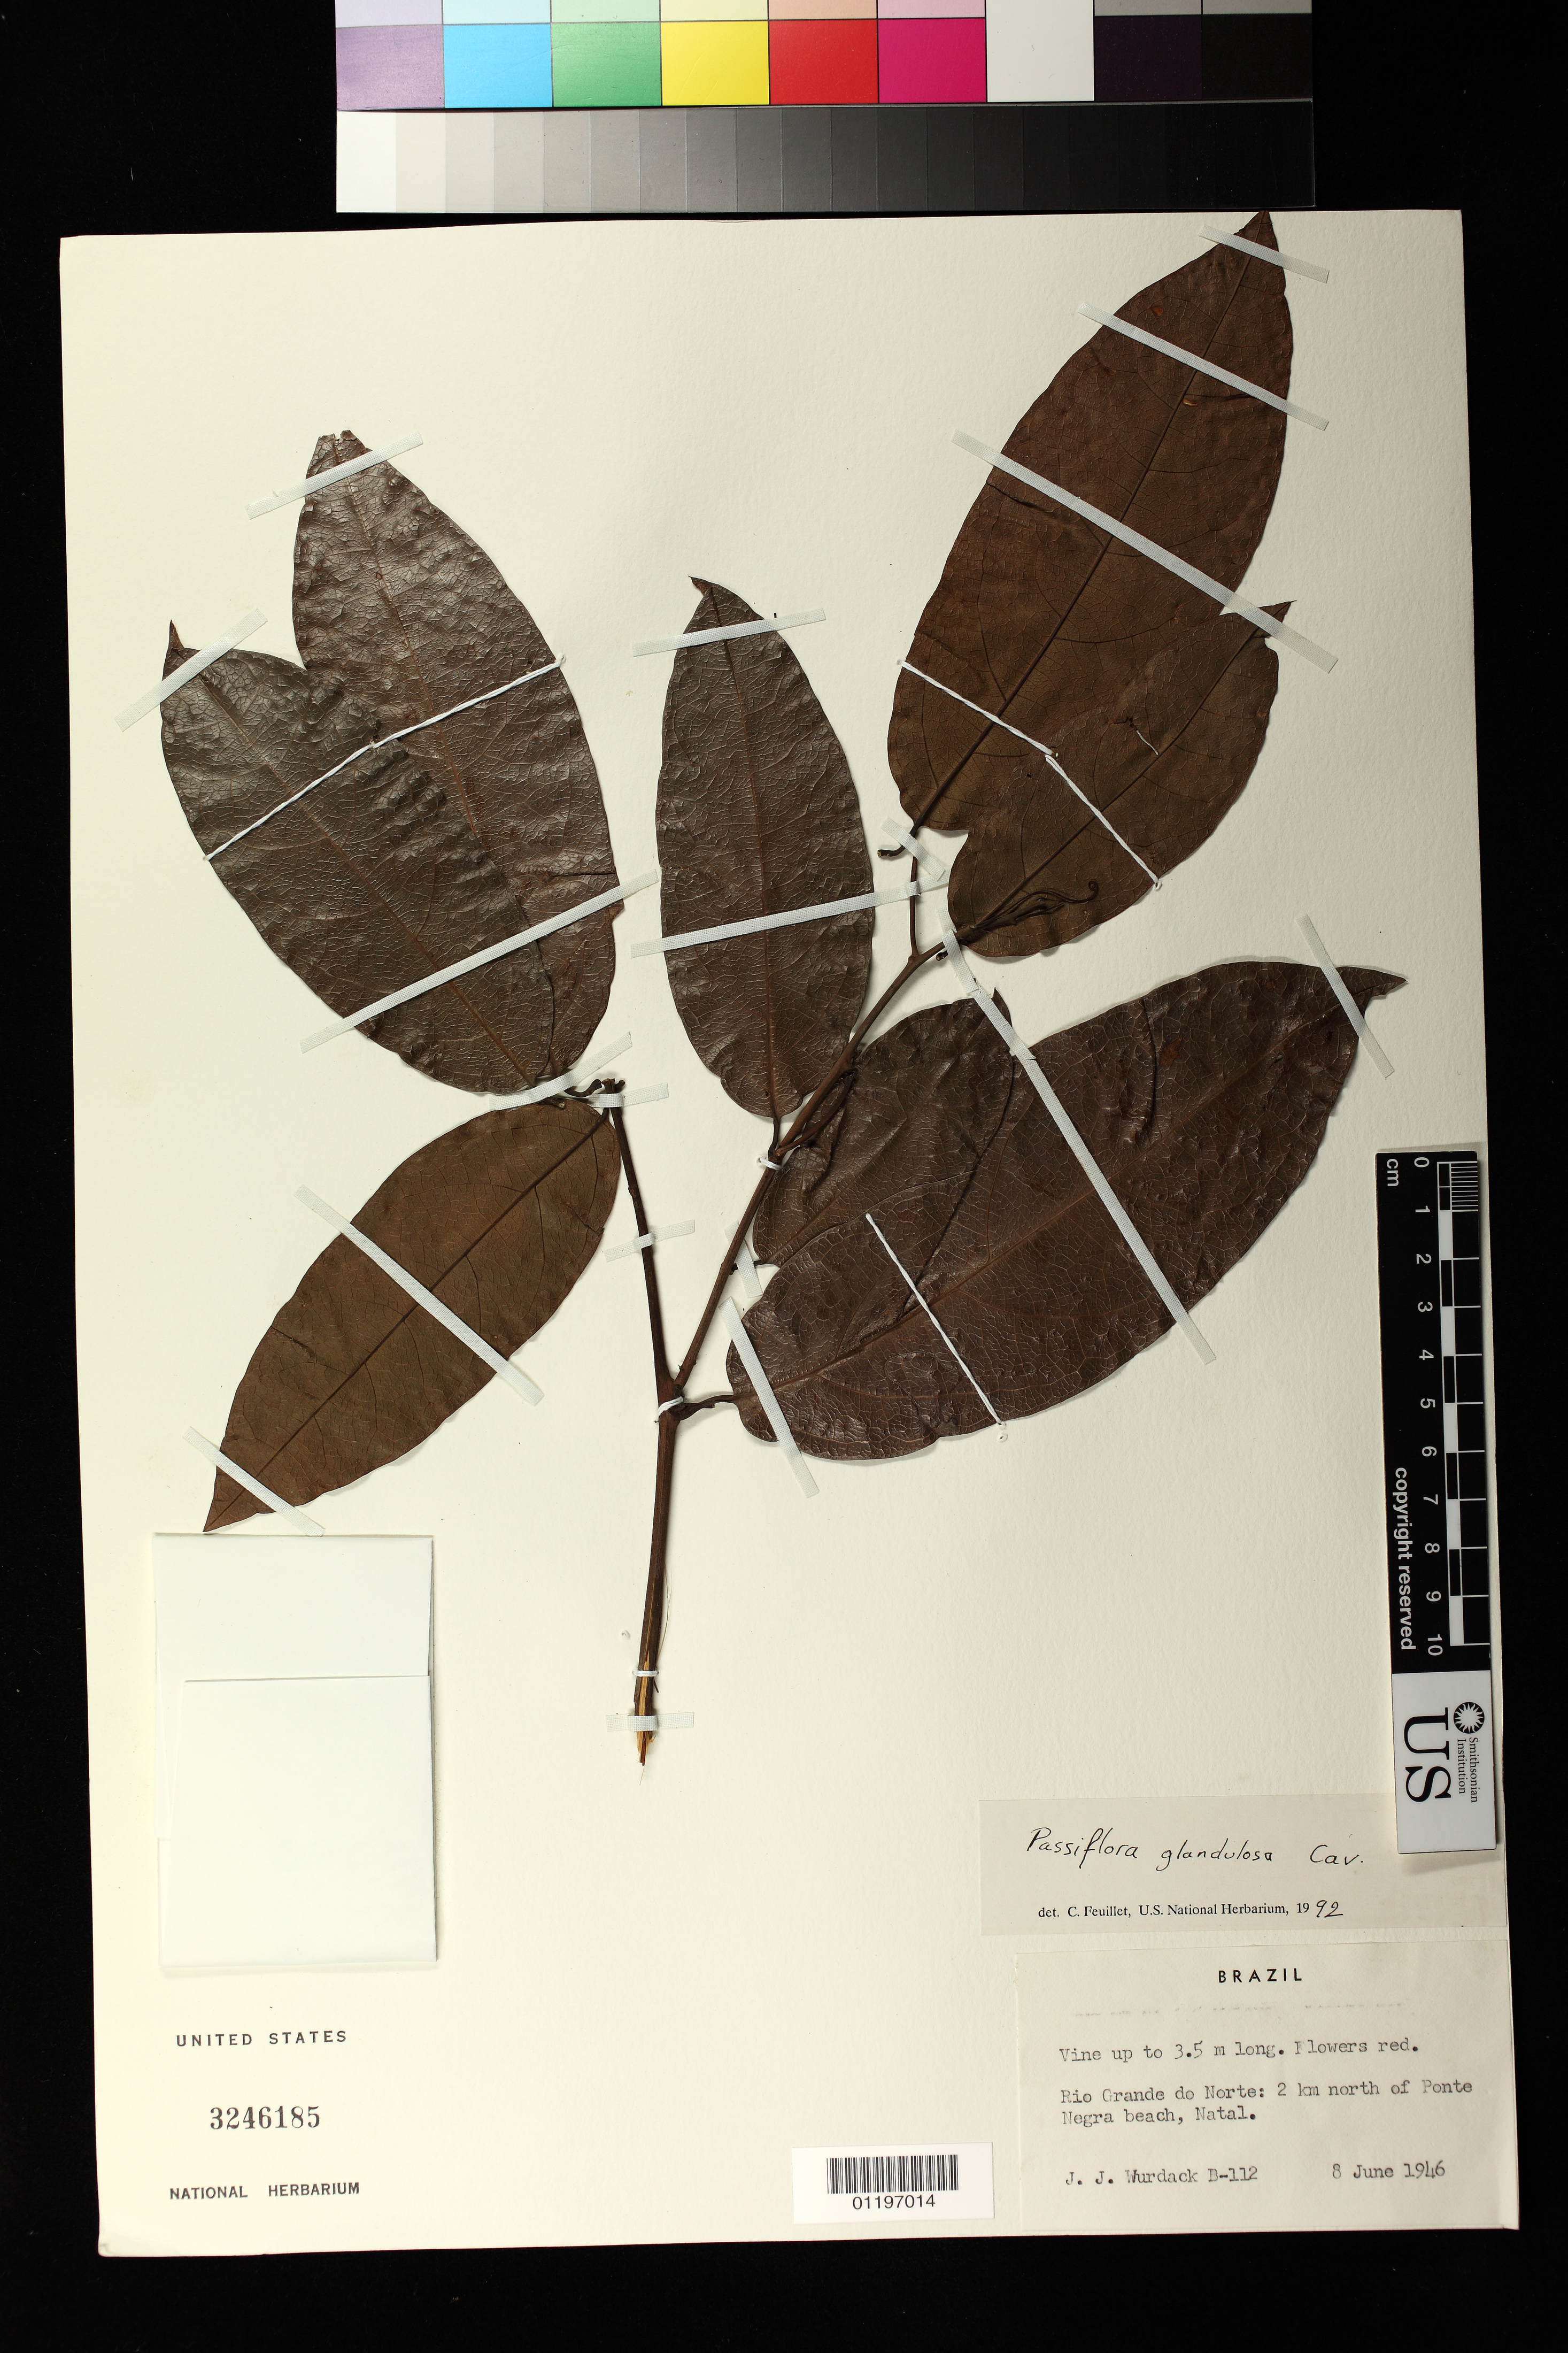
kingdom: Plantae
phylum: Tracheophyta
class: Magnoliopsida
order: Malpighiales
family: Passifloraceae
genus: Passiflora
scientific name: Passiflora glandulosa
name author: Cav.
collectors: J. J. Wurdack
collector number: B-112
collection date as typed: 06 Aug 1946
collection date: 1946-08-06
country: Brazil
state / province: Rio Grande do Norte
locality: Rio Grande do Norte: 2 k north of Ponta Negra beach, Natal.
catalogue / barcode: US 3246185